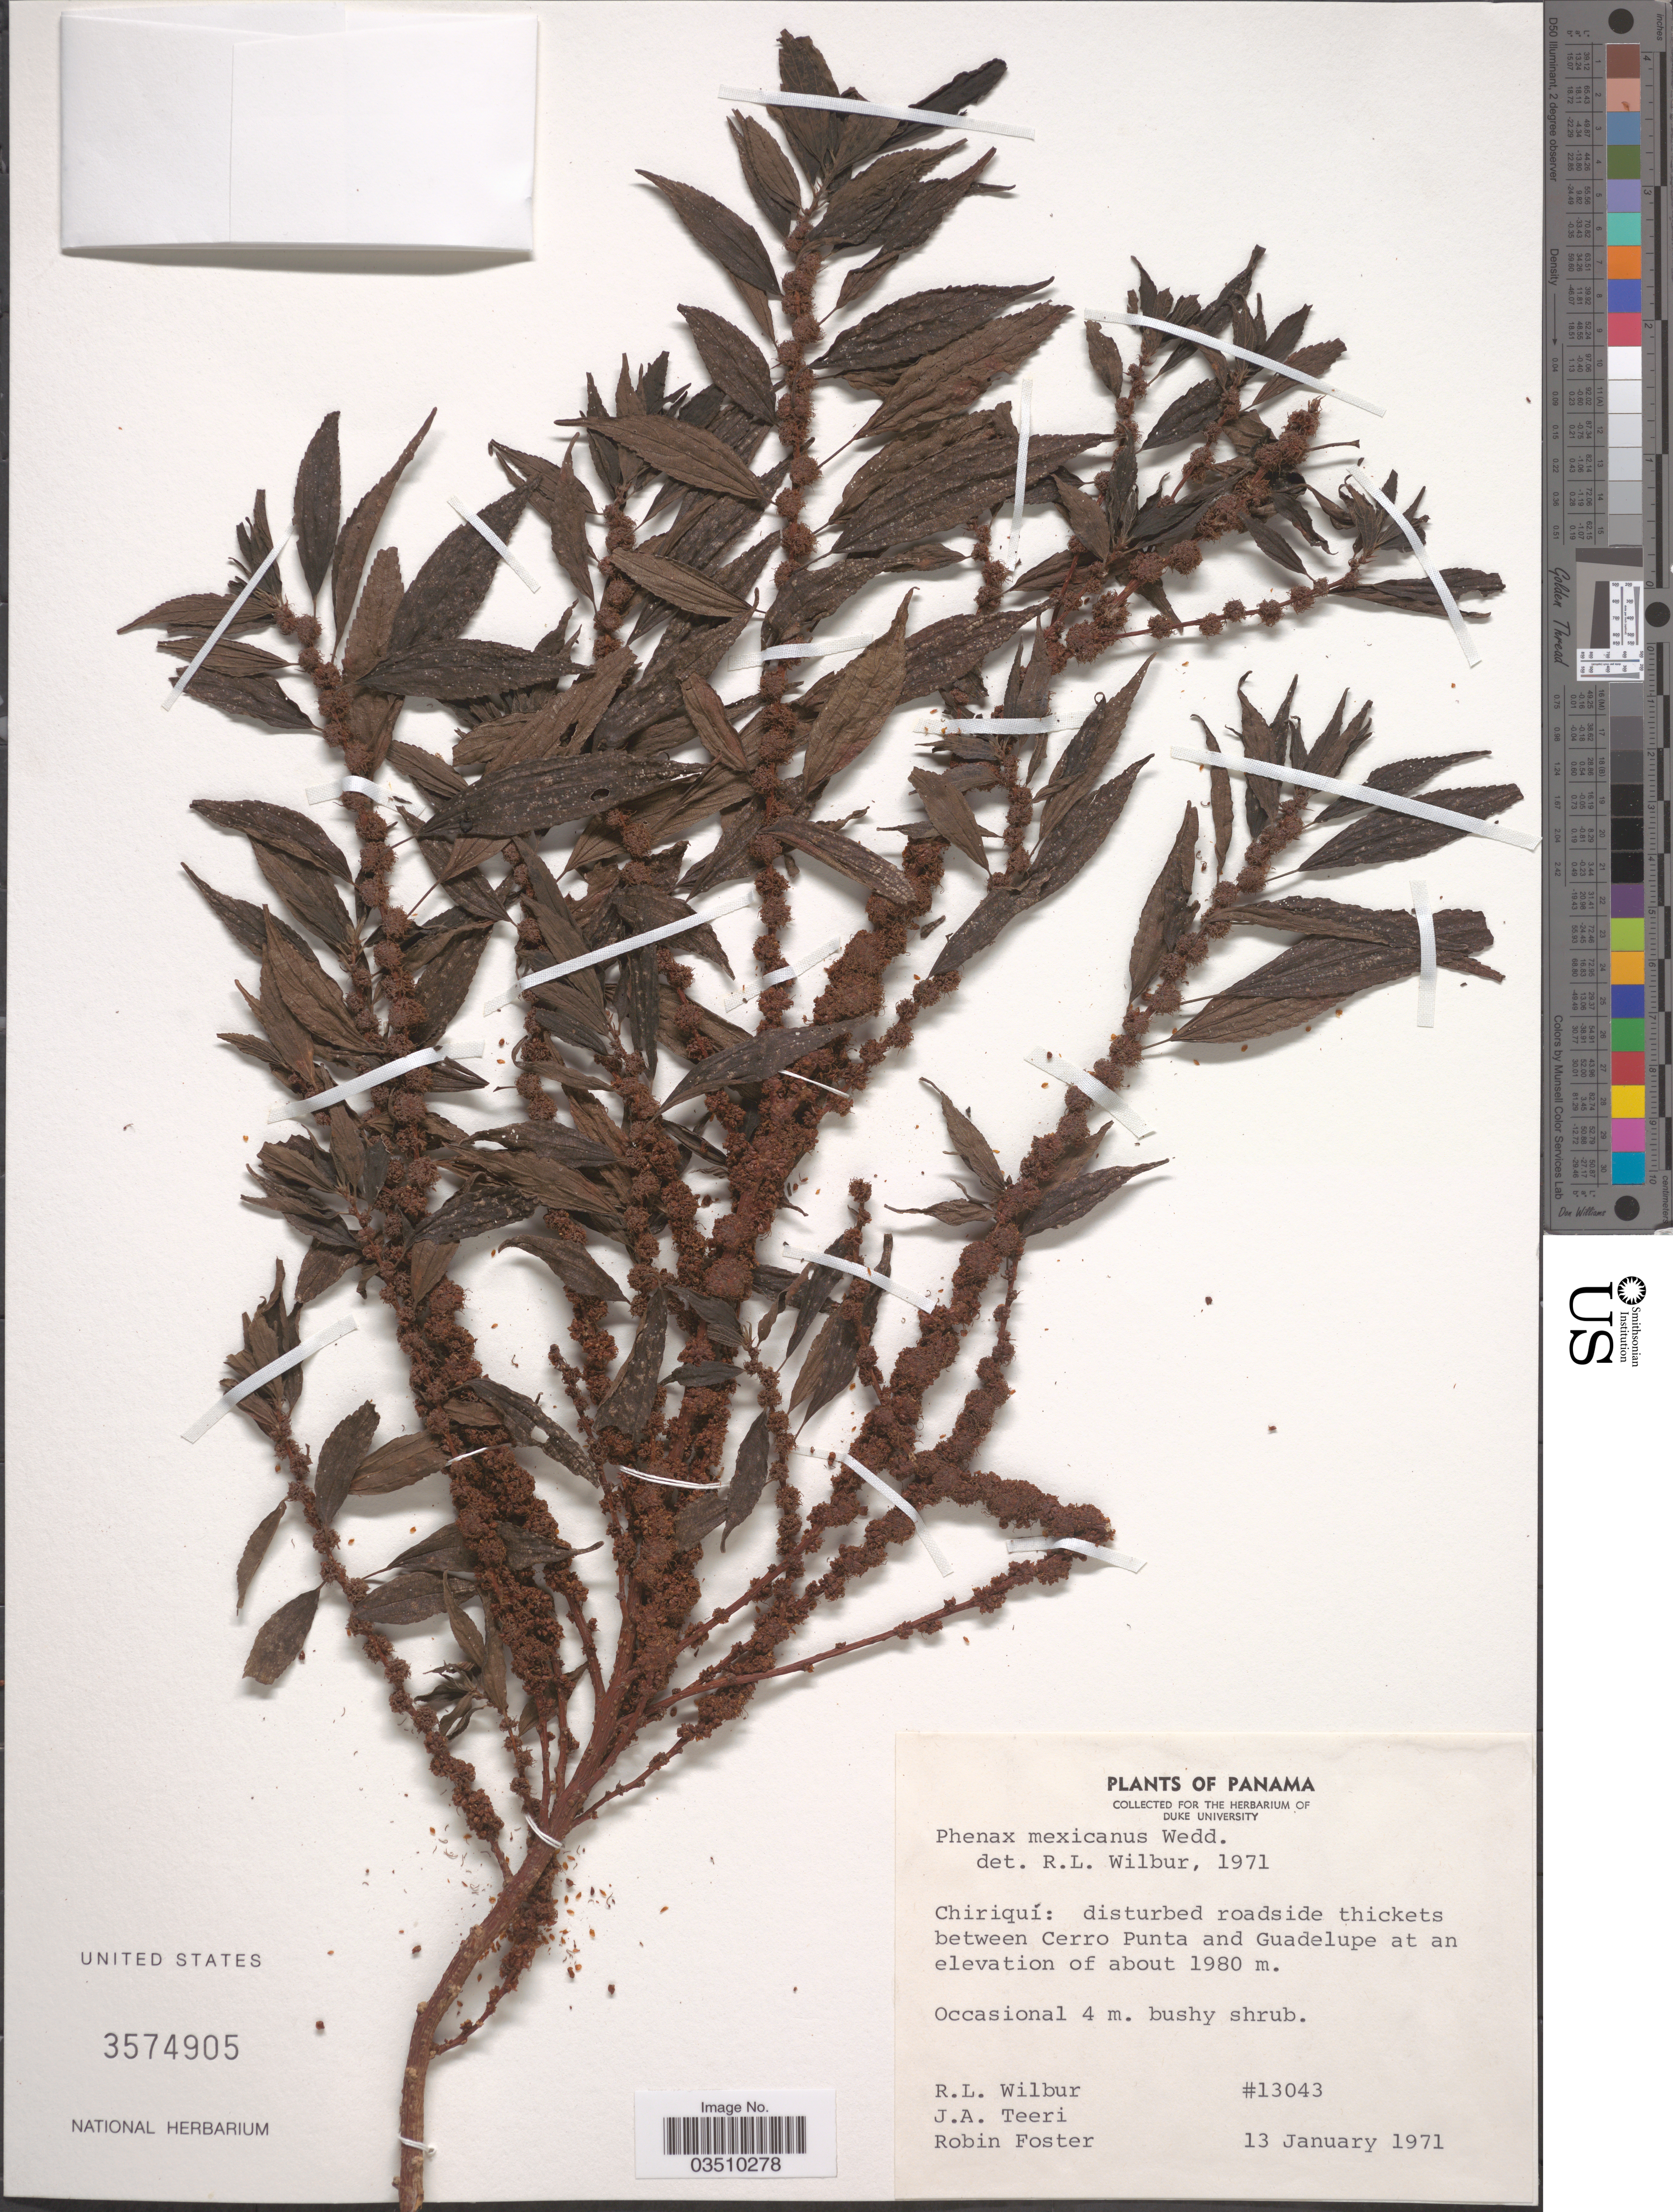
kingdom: Plantae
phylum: Tracheophyta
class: Magnoliopsida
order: Rosales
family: Urticaceae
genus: Phenax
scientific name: Phenax mexicanus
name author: Wedd.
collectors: R. L. Wilbur, J. Teeri & R. B. Foster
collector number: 13043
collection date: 1971-01-13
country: Panama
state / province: Chiriqui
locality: Disturbed roadside thickets between Cerro Punta and Guadelupe.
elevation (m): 1980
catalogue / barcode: US 3574905